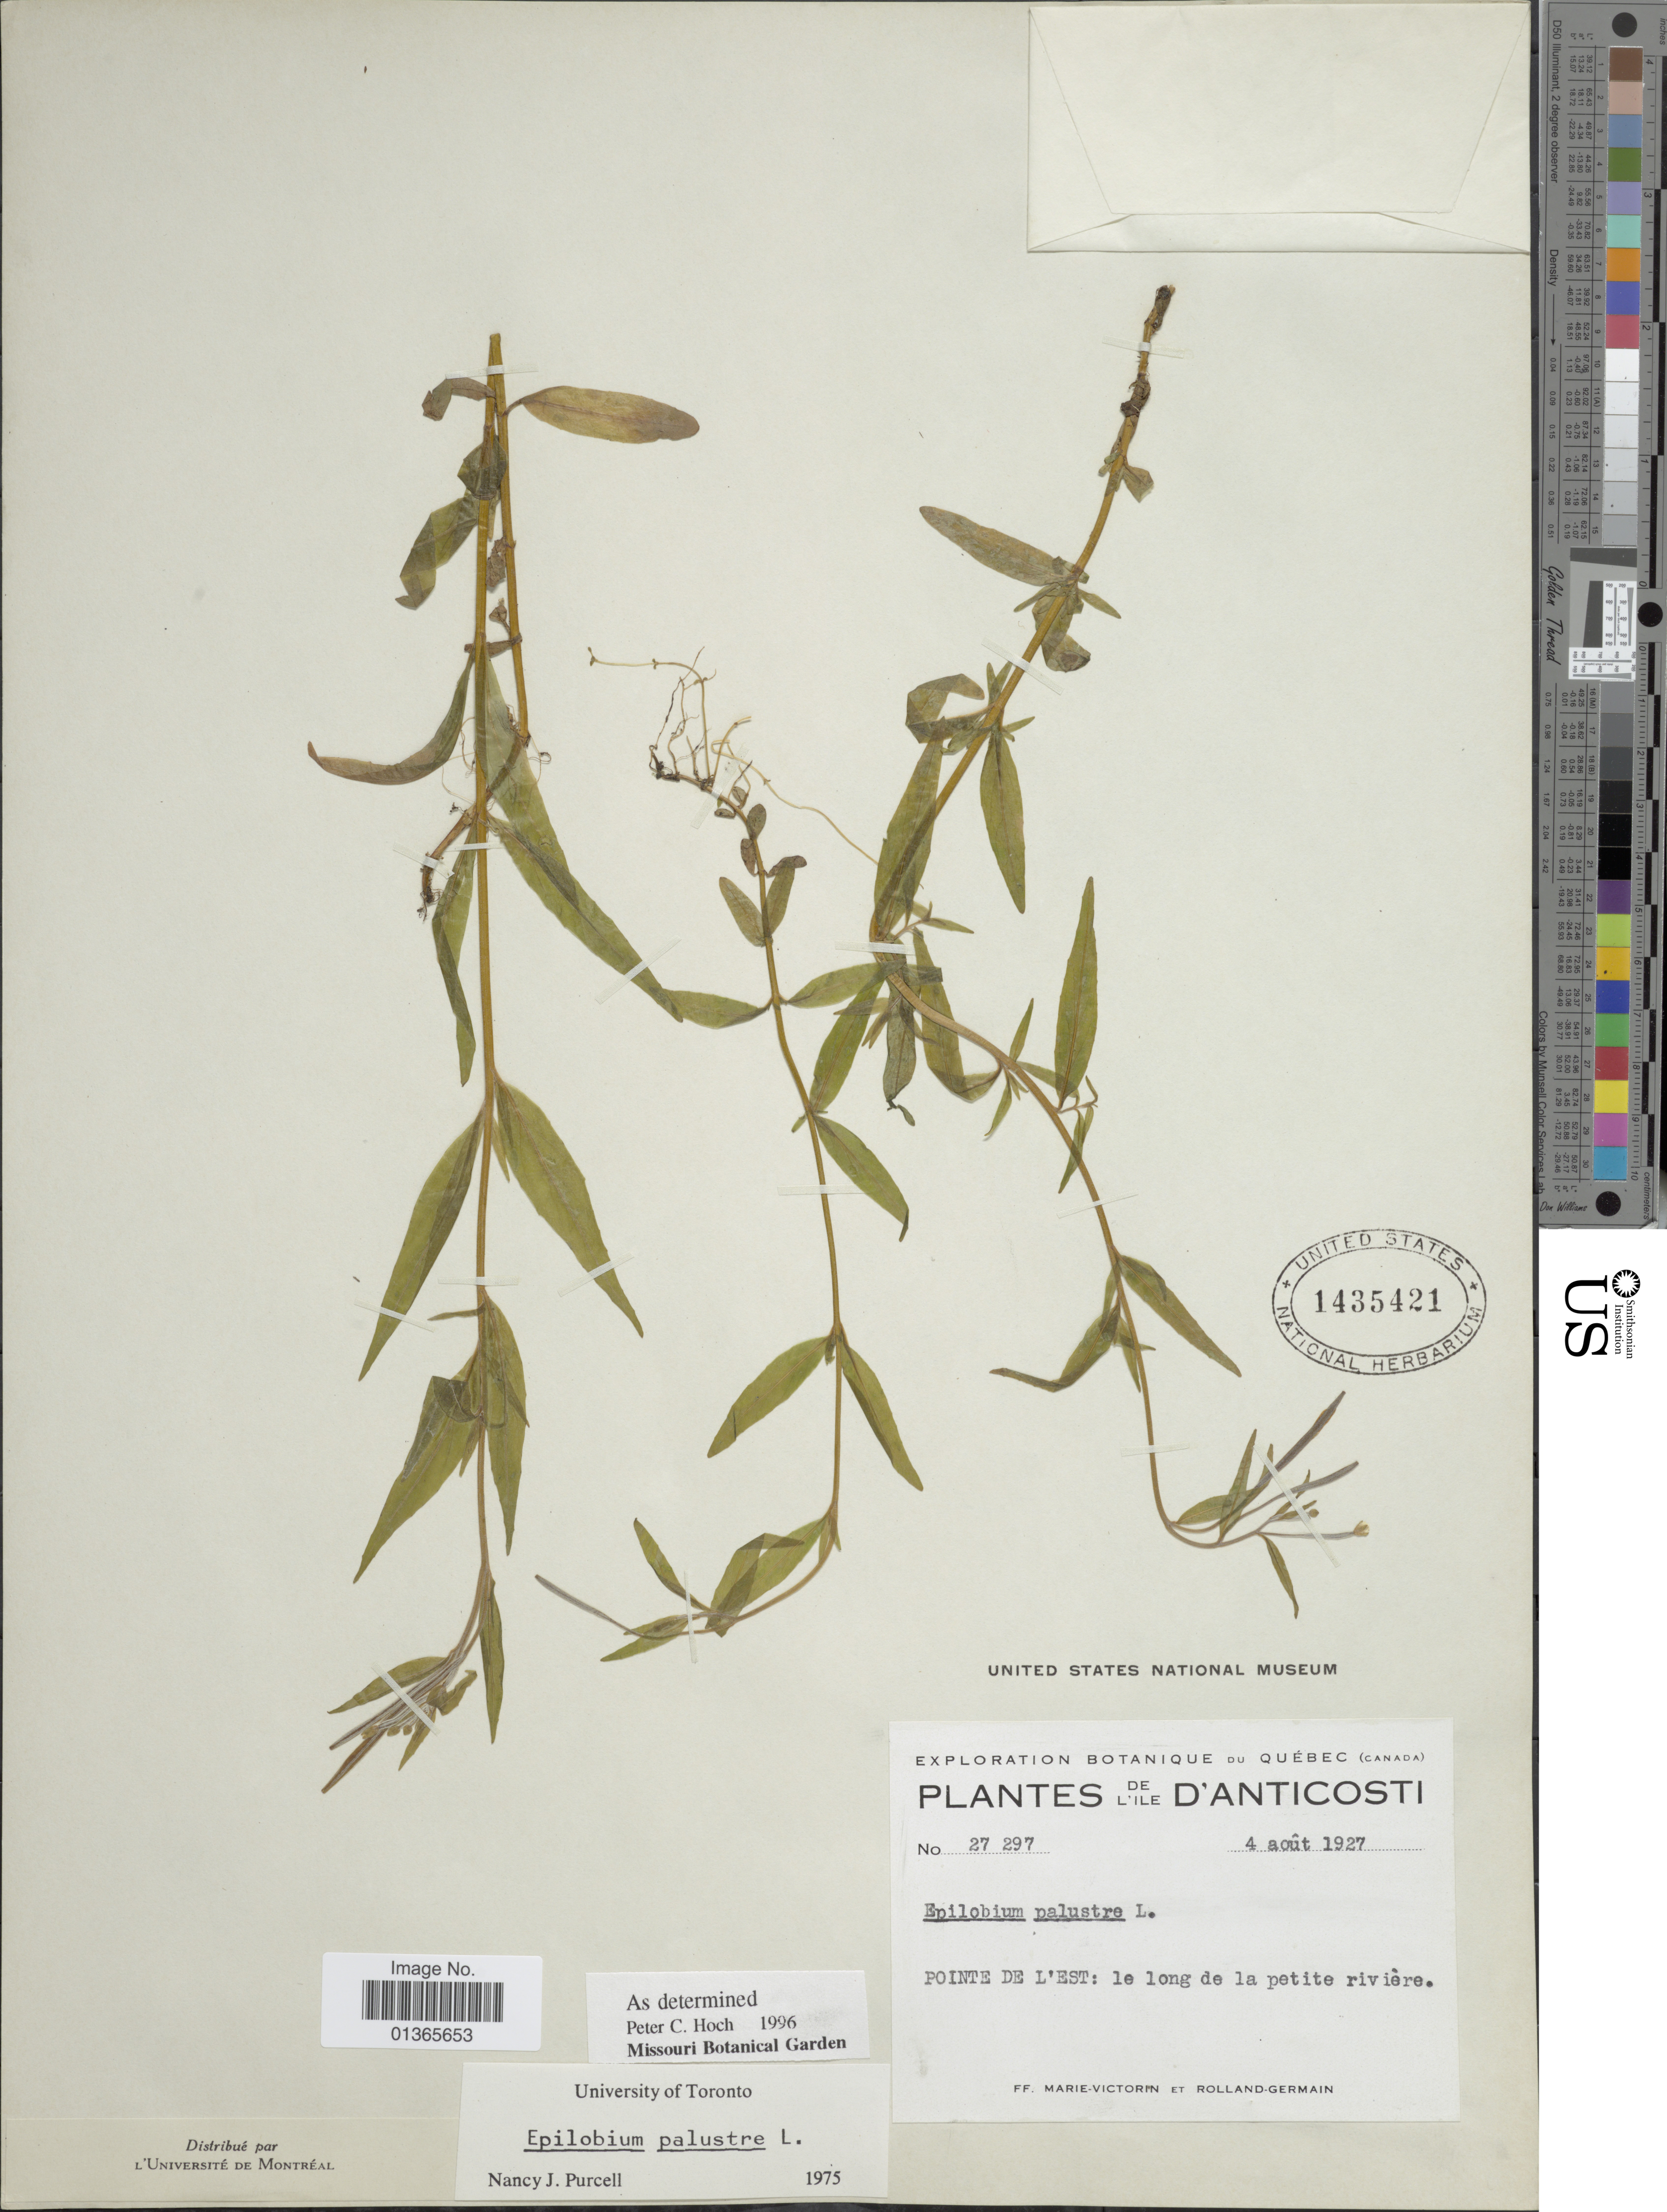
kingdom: Plantae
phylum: Tracheophyta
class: Magnoliopsida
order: Myrtales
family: Onagraceae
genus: Epilobium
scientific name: Epilobium palustre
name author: L.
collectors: Fr. Marie-Victorin & Rolland-Germain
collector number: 27297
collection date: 1927-08-04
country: Canada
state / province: Quebec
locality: De L'Ile D'Anticosti. Pointe de L'Est: le long de la petite rivière.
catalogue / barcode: US 1435421